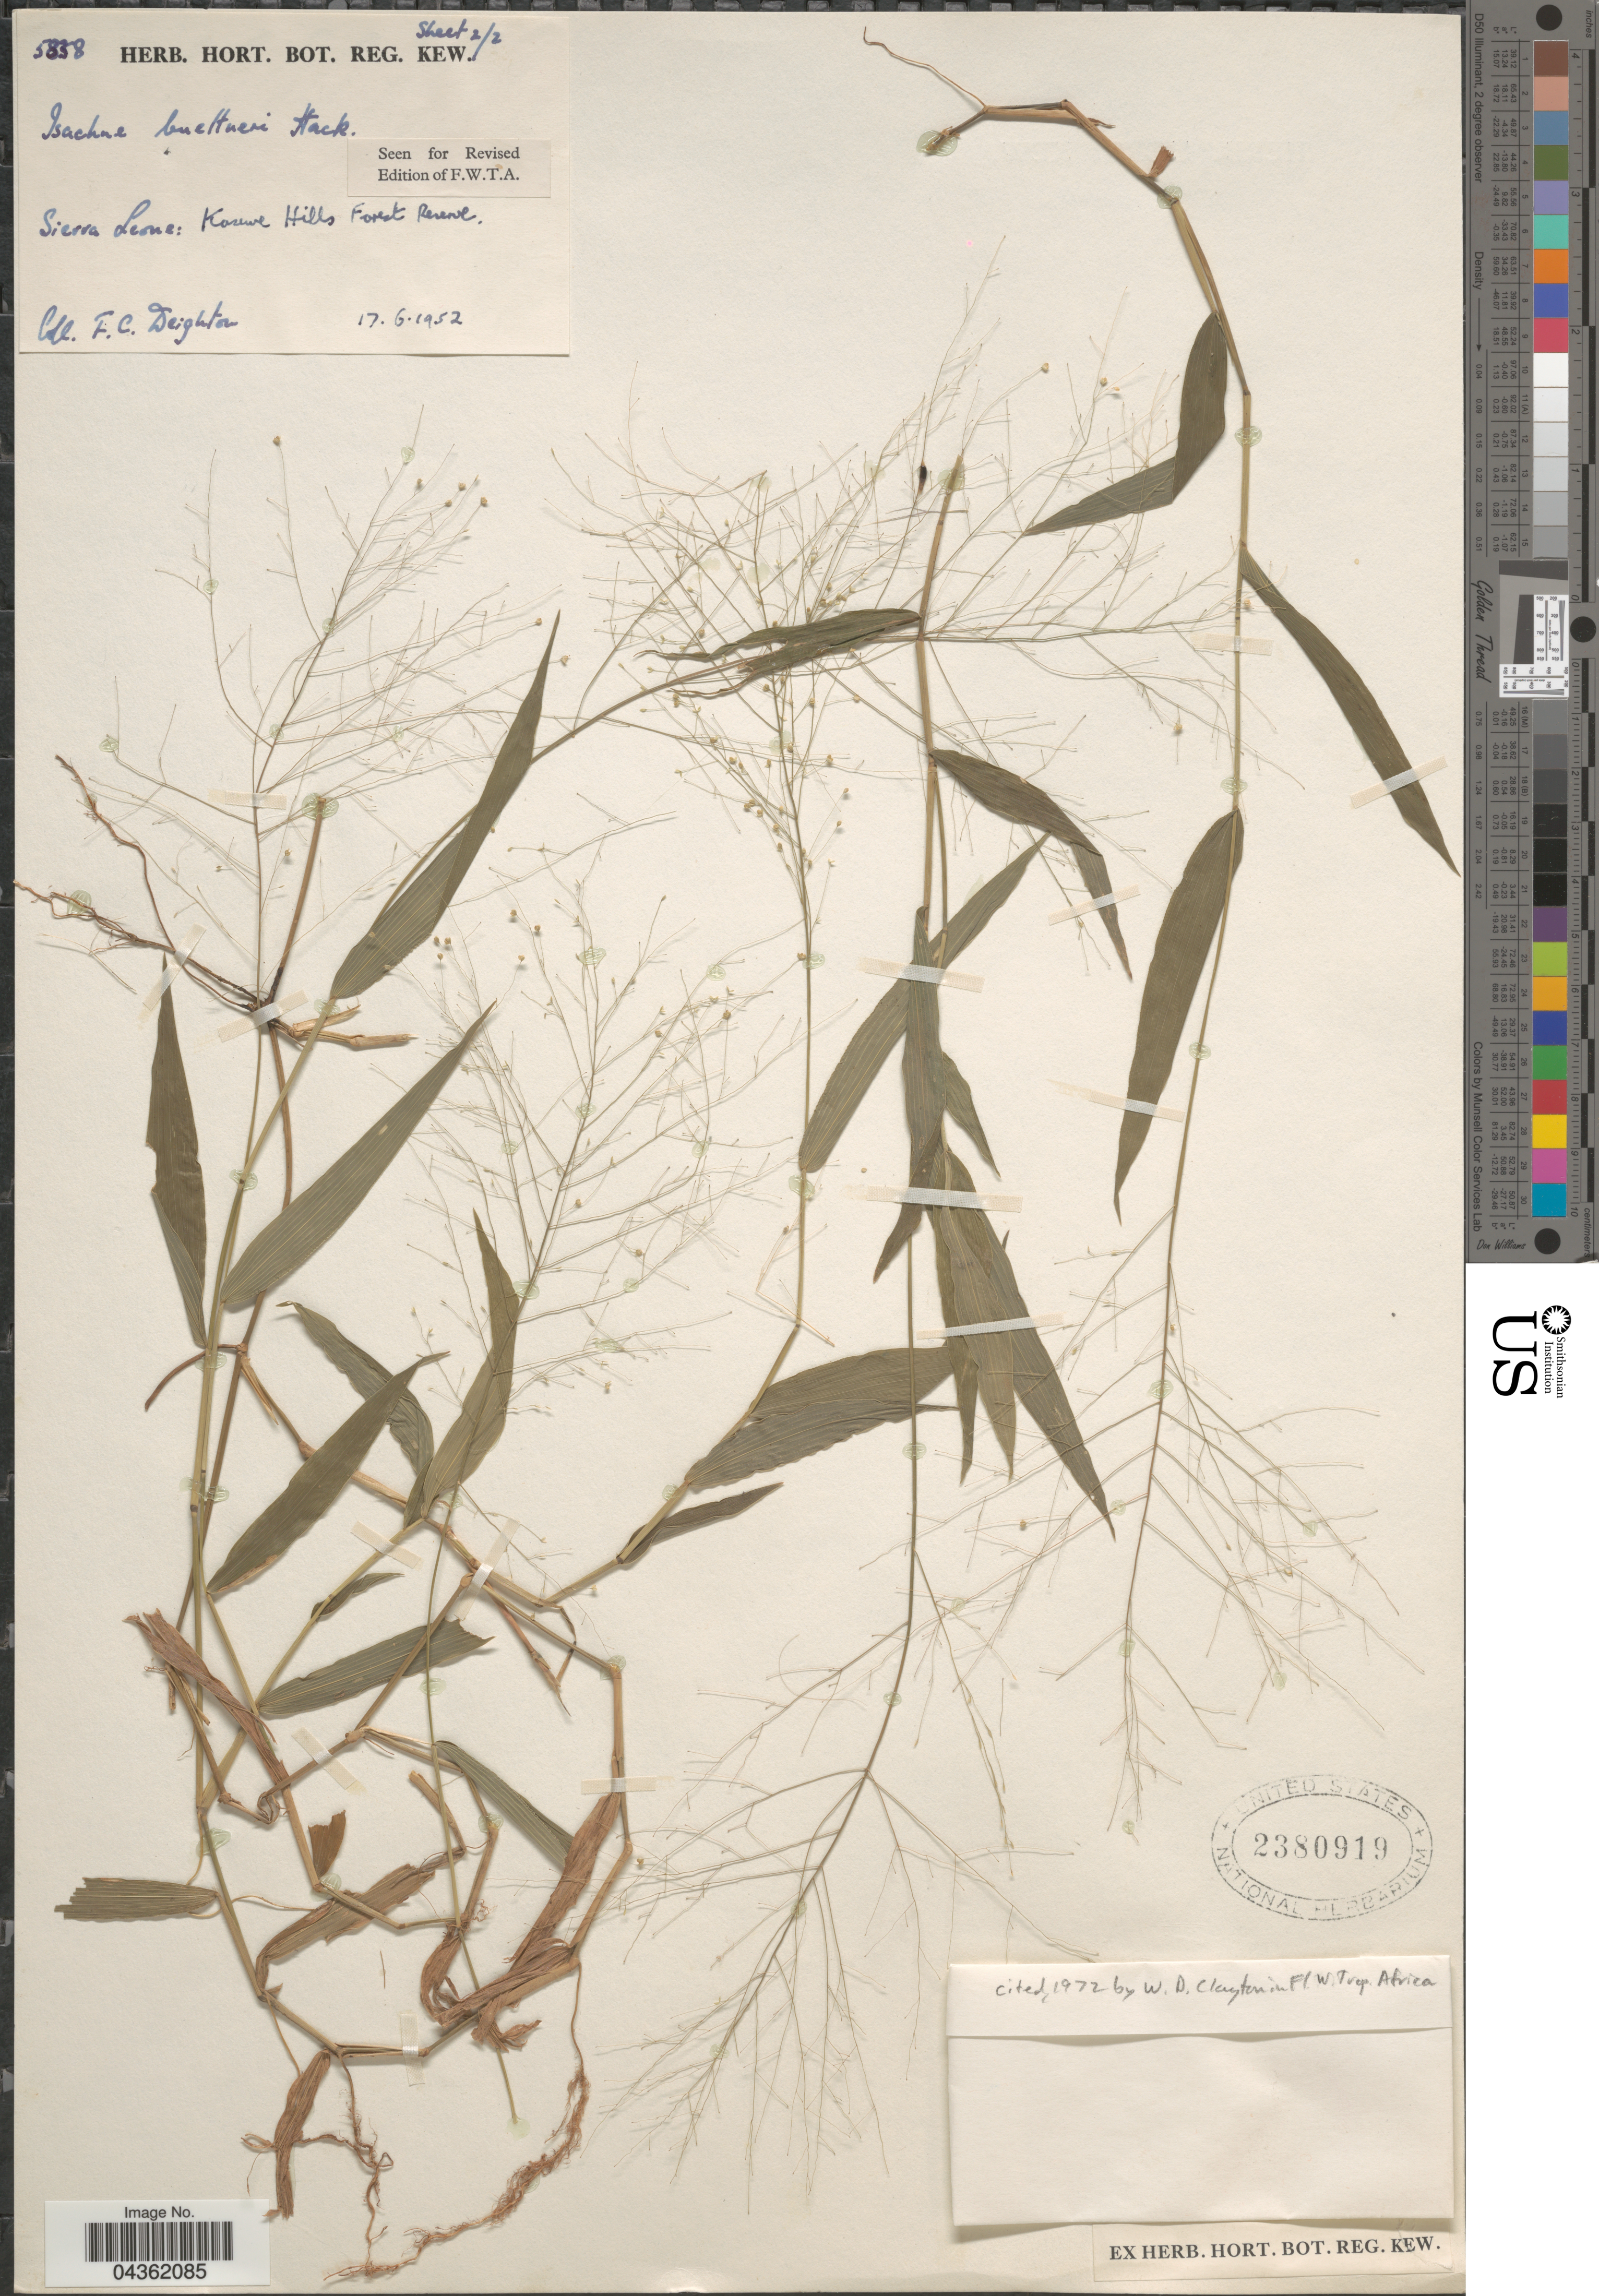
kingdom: Plantae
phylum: Tracheophyta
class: Liliopsida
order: Poales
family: Poaceae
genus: Isachne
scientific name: Isachne albens var. buettneri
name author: (Veldkamp & Buettm.) Veldkamp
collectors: F. Deighton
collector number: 5838*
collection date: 1952-06-17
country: Sierra Leone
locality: Kasewe Hills Forest Reserve.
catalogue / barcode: US 2380919